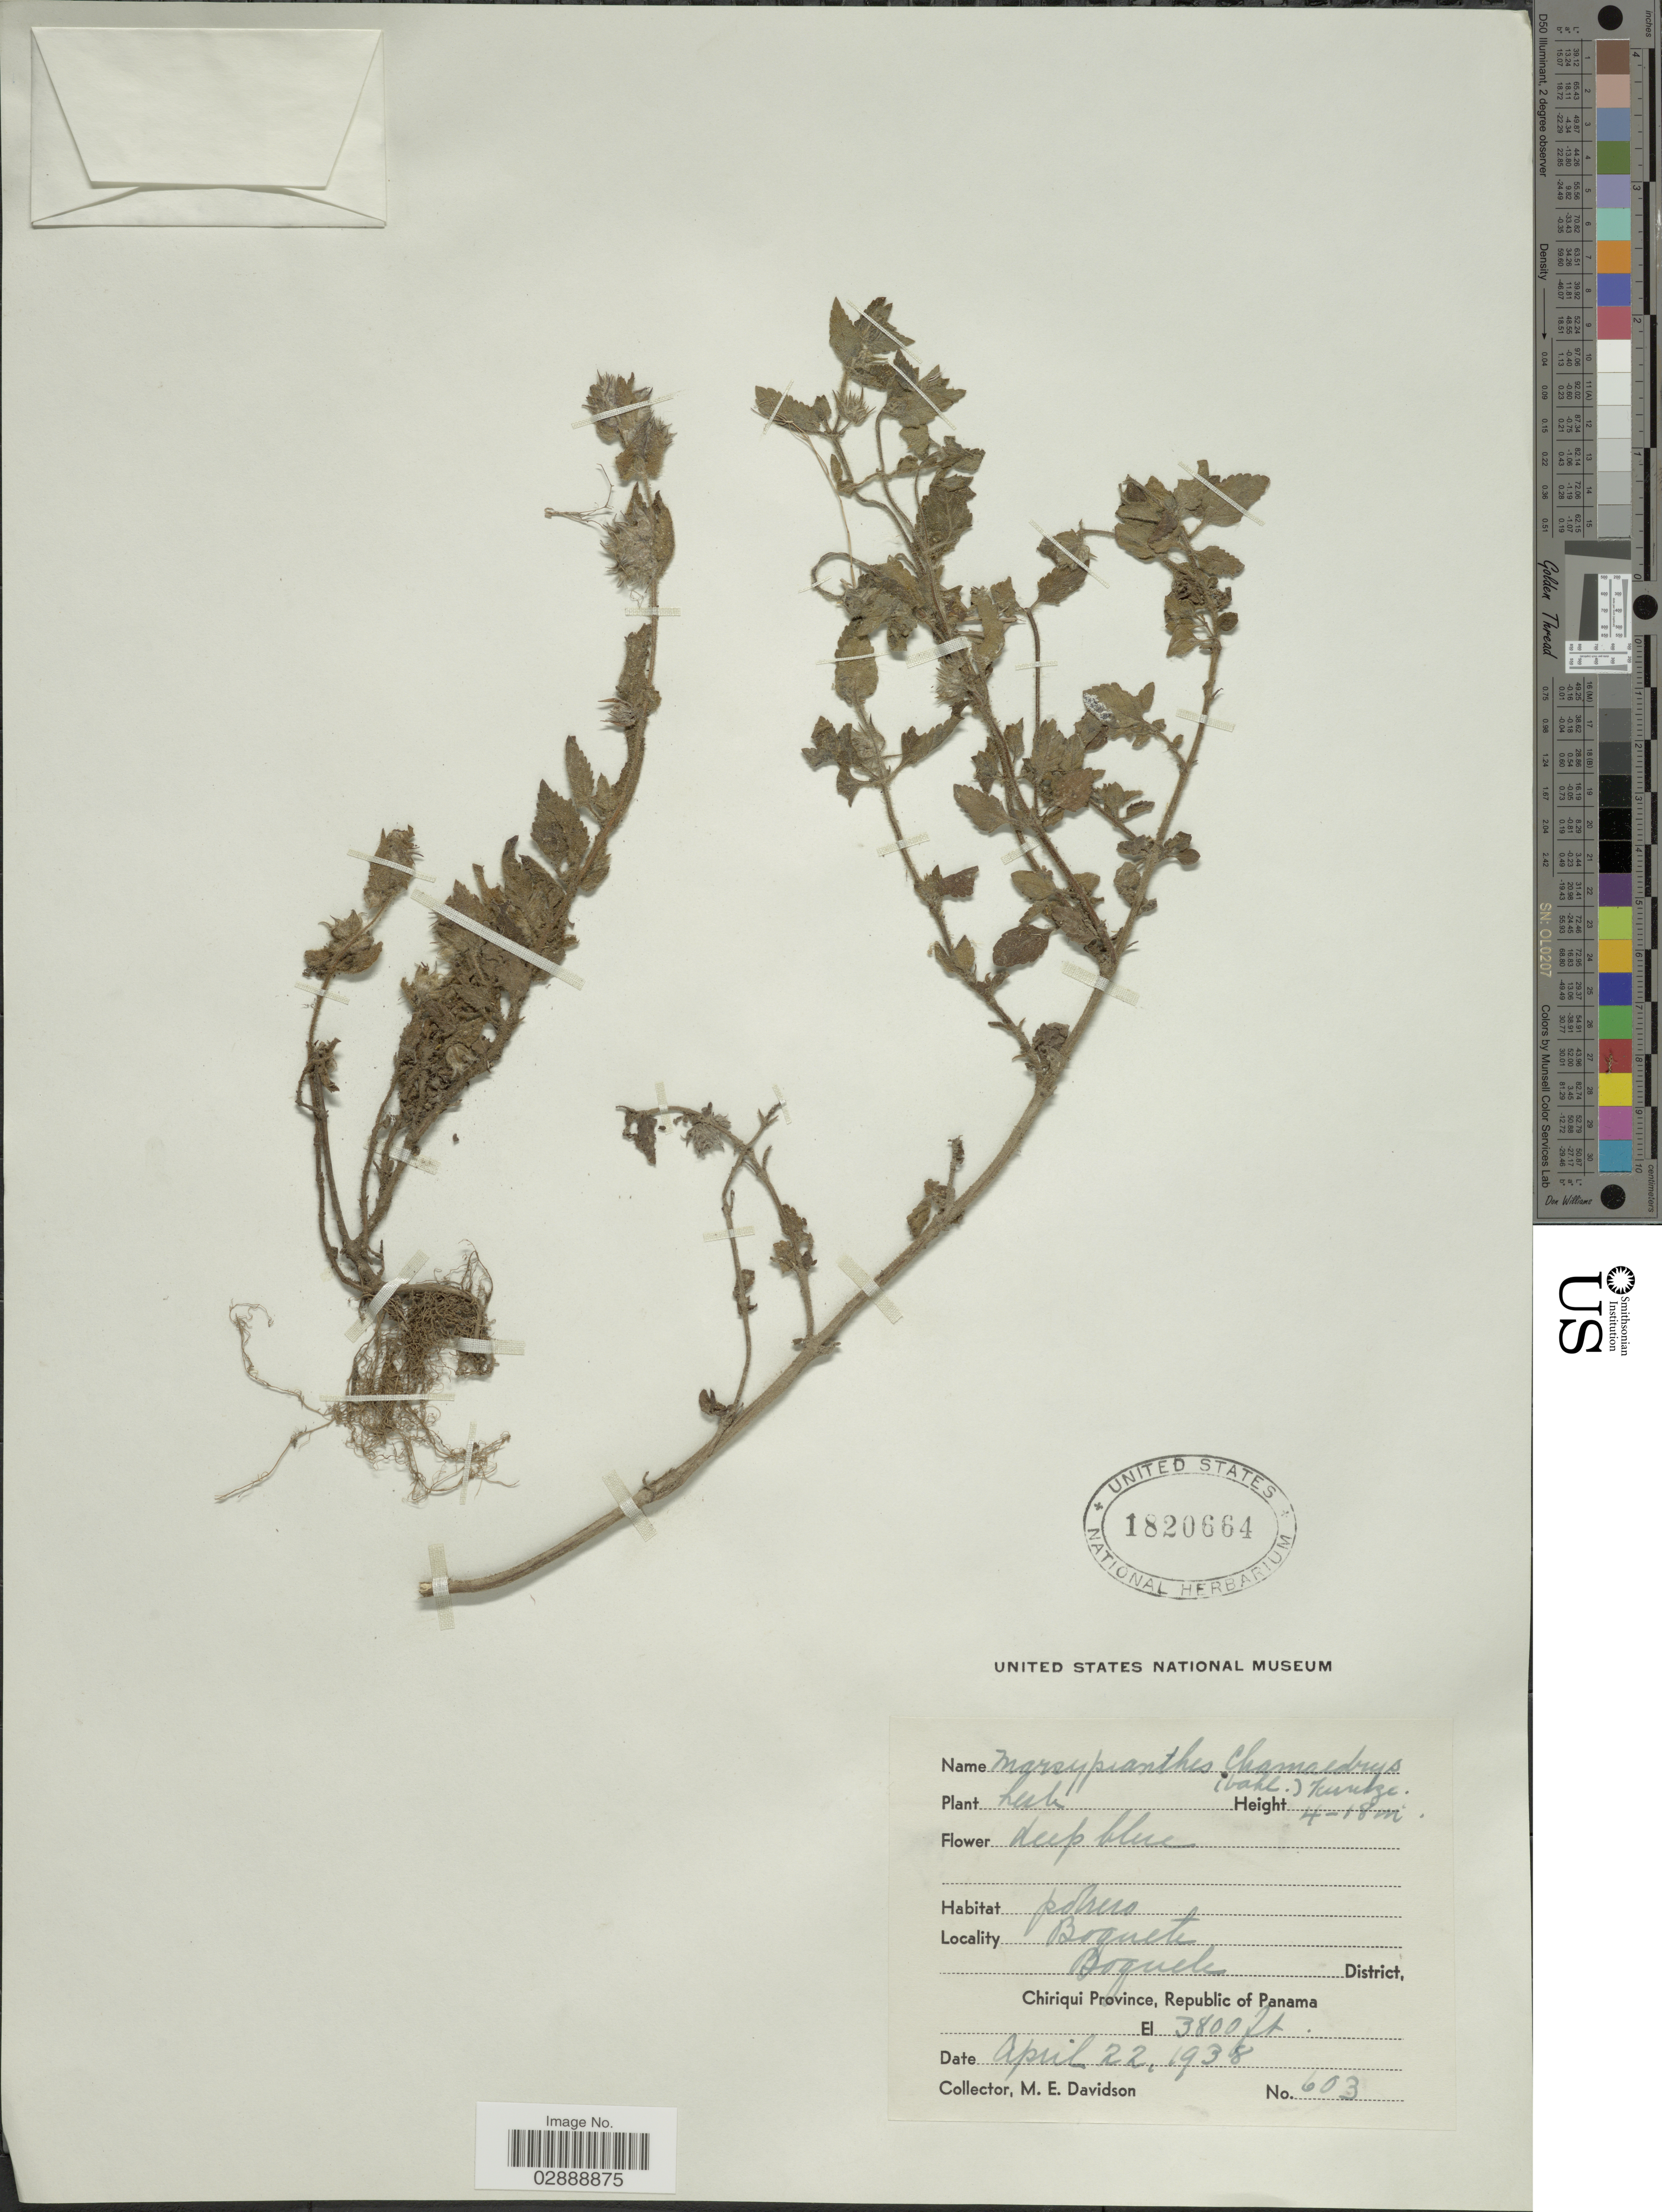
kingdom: Plantae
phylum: Tracheophyta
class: Magnoliopsida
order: Lamiales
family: Lamiaceae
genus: Marsypianthes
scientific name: Marsypianthes chamaedrys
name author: (Vahl) Kuntze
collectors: M. E. Davidson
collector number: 603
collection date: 1938-04-22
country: Panama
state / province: Chiriqui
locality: Boquete. Boquete District.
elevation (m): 1158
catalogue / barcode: US 1820664